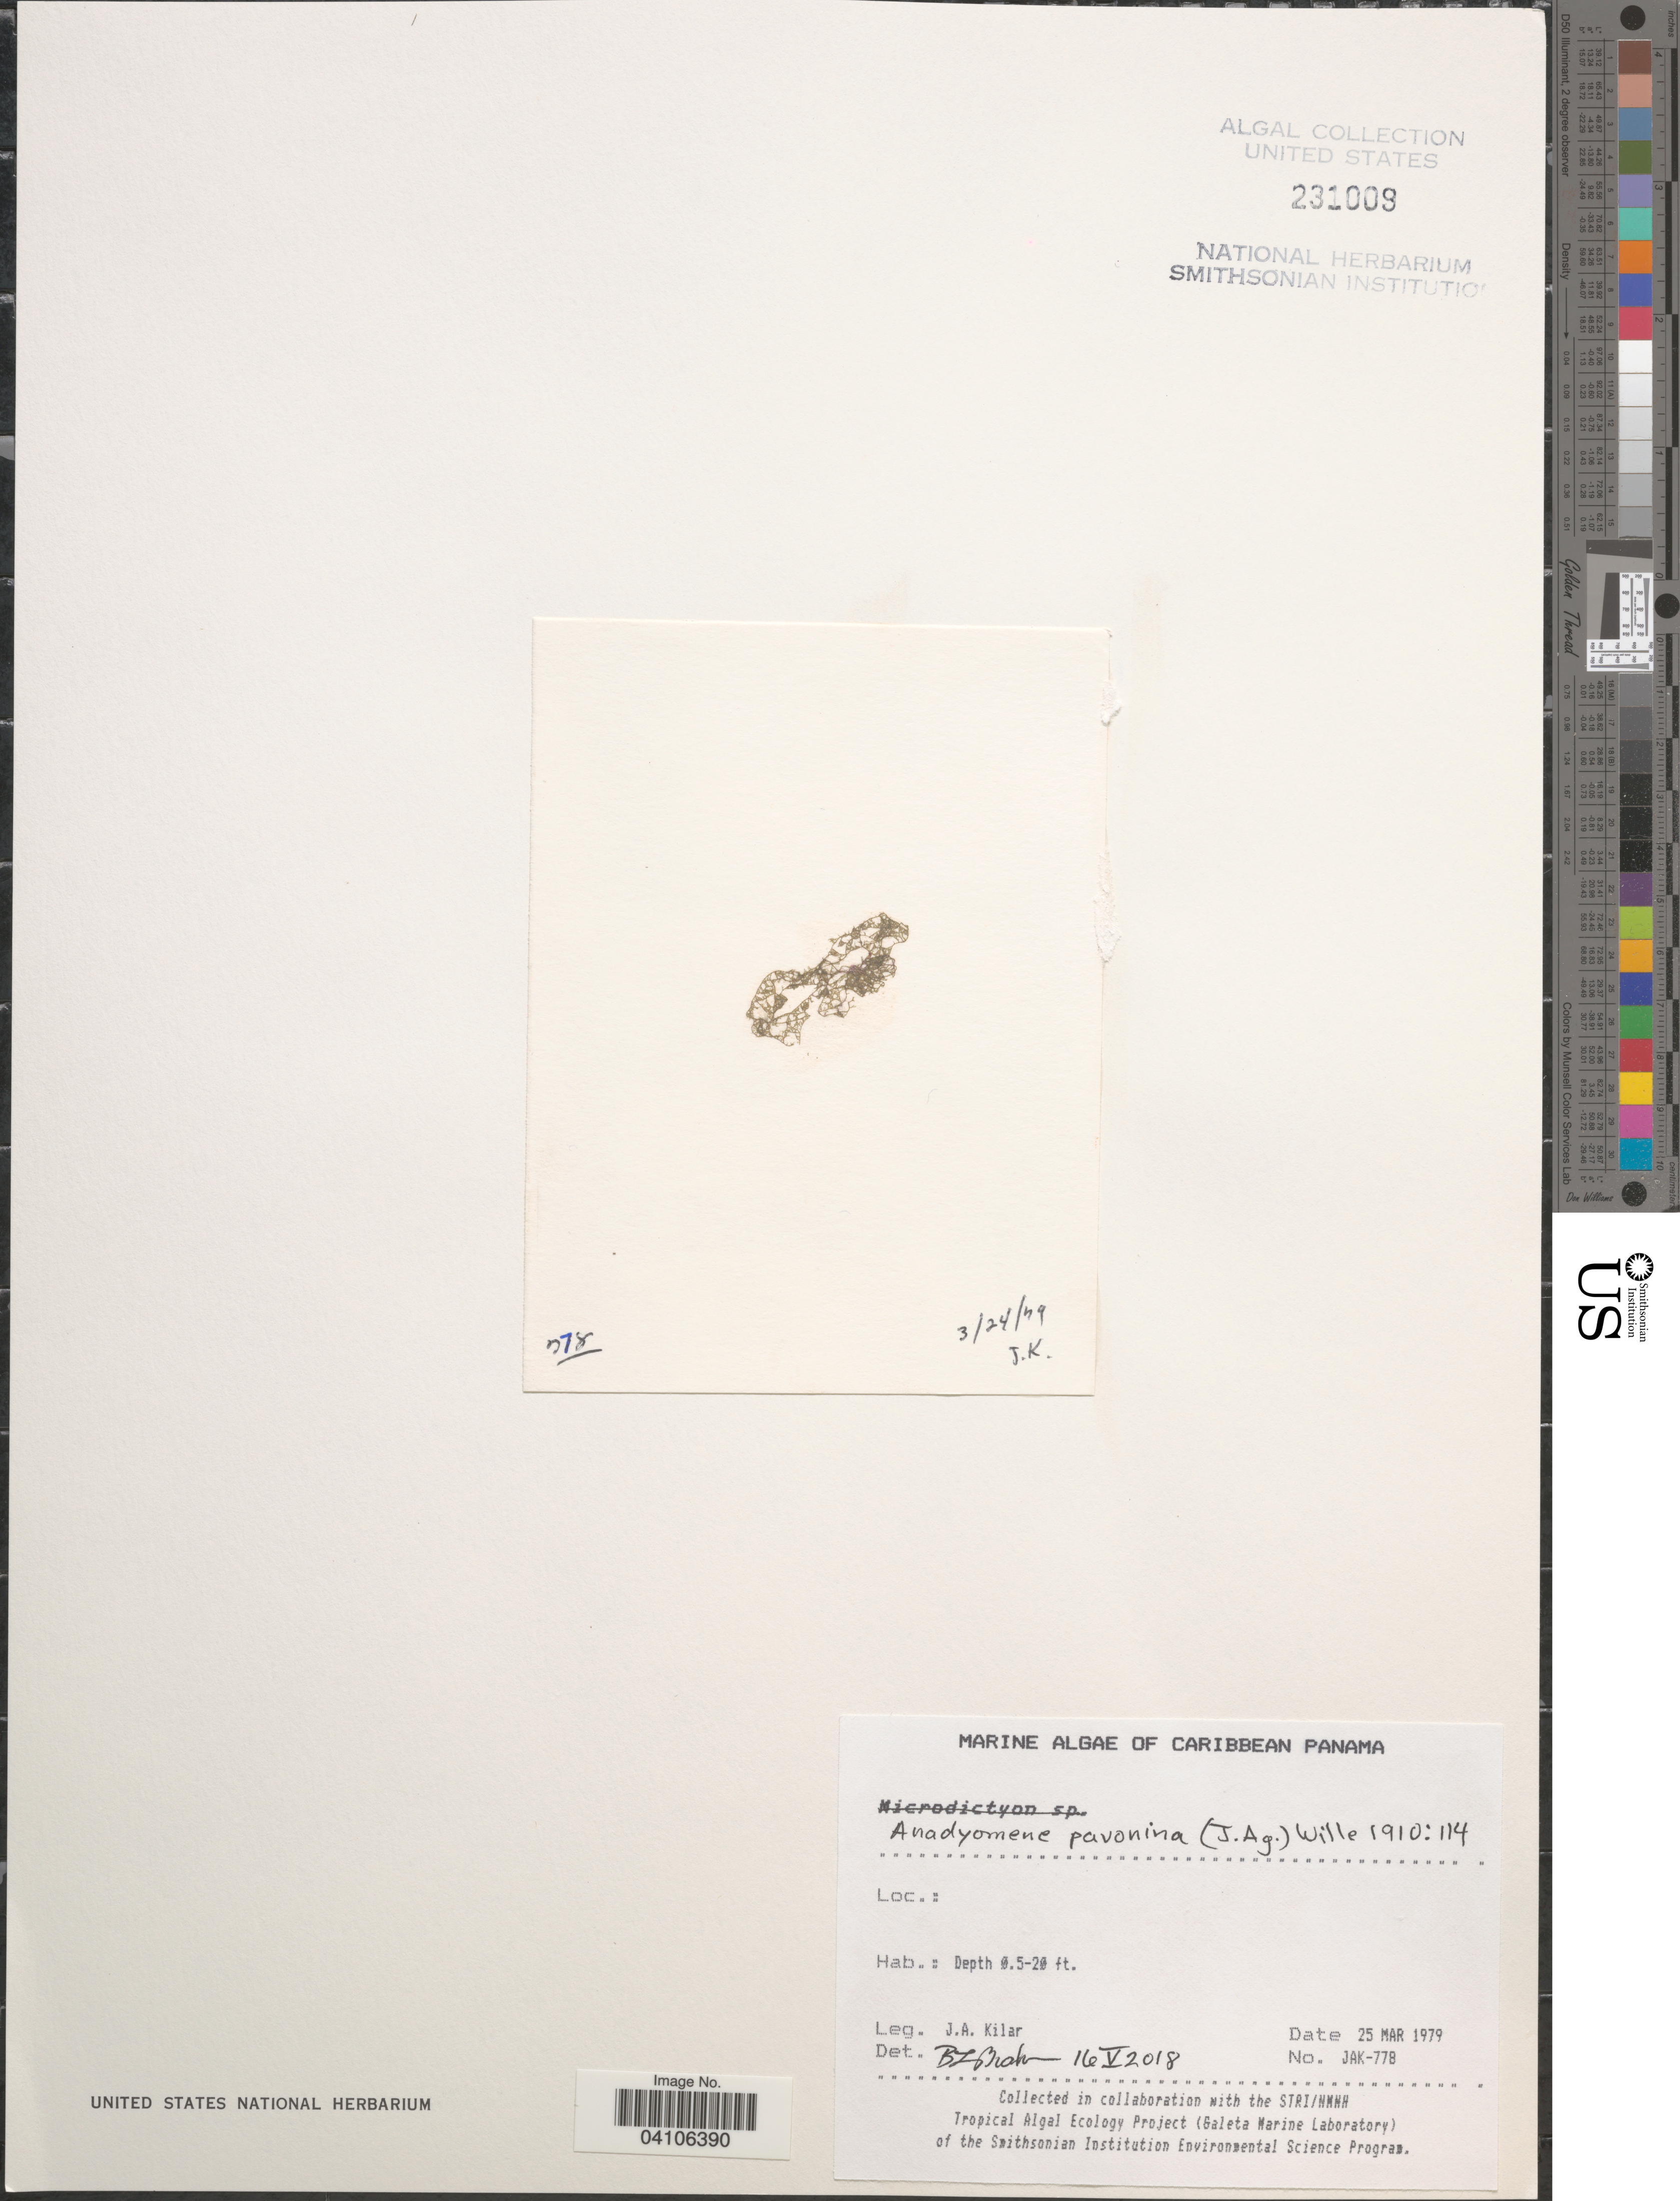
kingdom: Plantae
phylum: Chlorophyta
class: Ulvophyceae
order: Cladophorales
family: Anadyomenaceae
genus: Anadyomene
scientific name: Anadyomene pavonina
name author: (J. Agardh) J. Wille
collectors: J. A. Kilar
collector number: JAK-778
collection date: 1979-03-25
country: Panama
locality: Caribbean Panama.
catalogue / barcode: US 231009